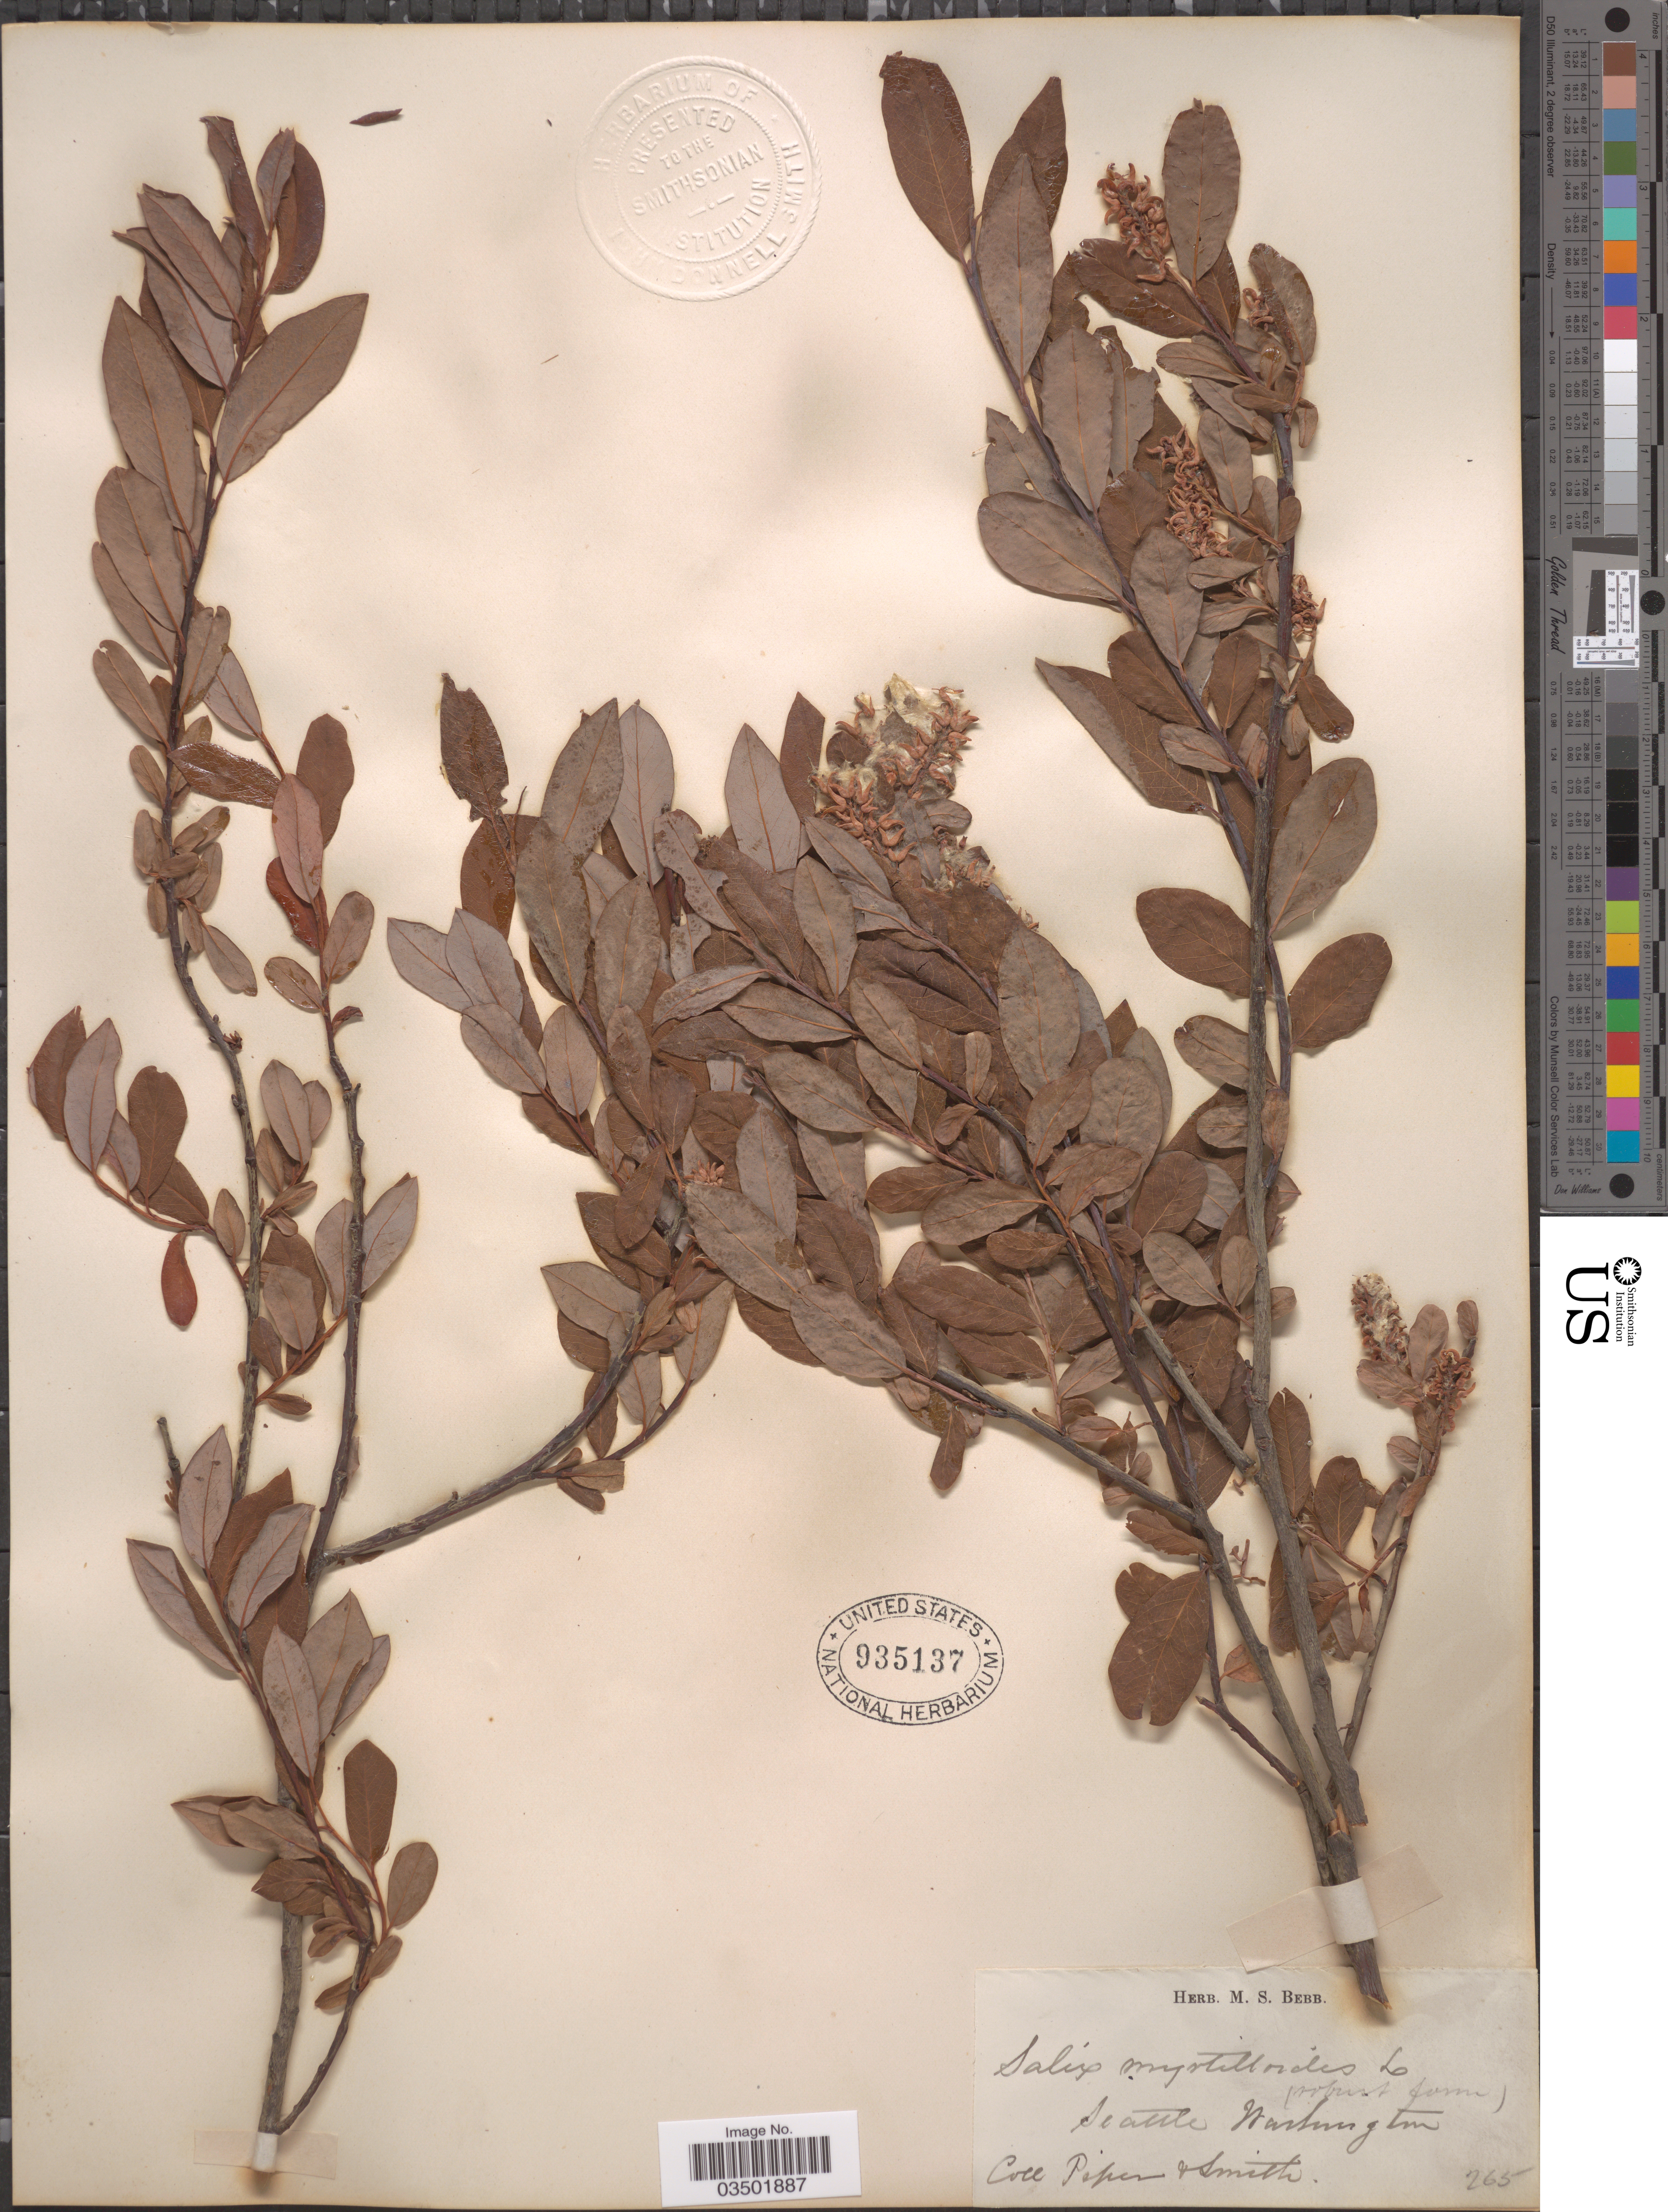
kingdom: Plantae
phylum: Tracheophyta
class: Magnoliopsida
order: Malpighiales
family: Salicaceae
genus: Salix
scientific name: Salix pedicellaris var. hypoglauca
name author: Fernald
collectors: Piper & -- Smith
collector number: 265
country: United States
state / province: Washington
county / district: King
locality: Seattle.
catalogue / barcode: US 935137